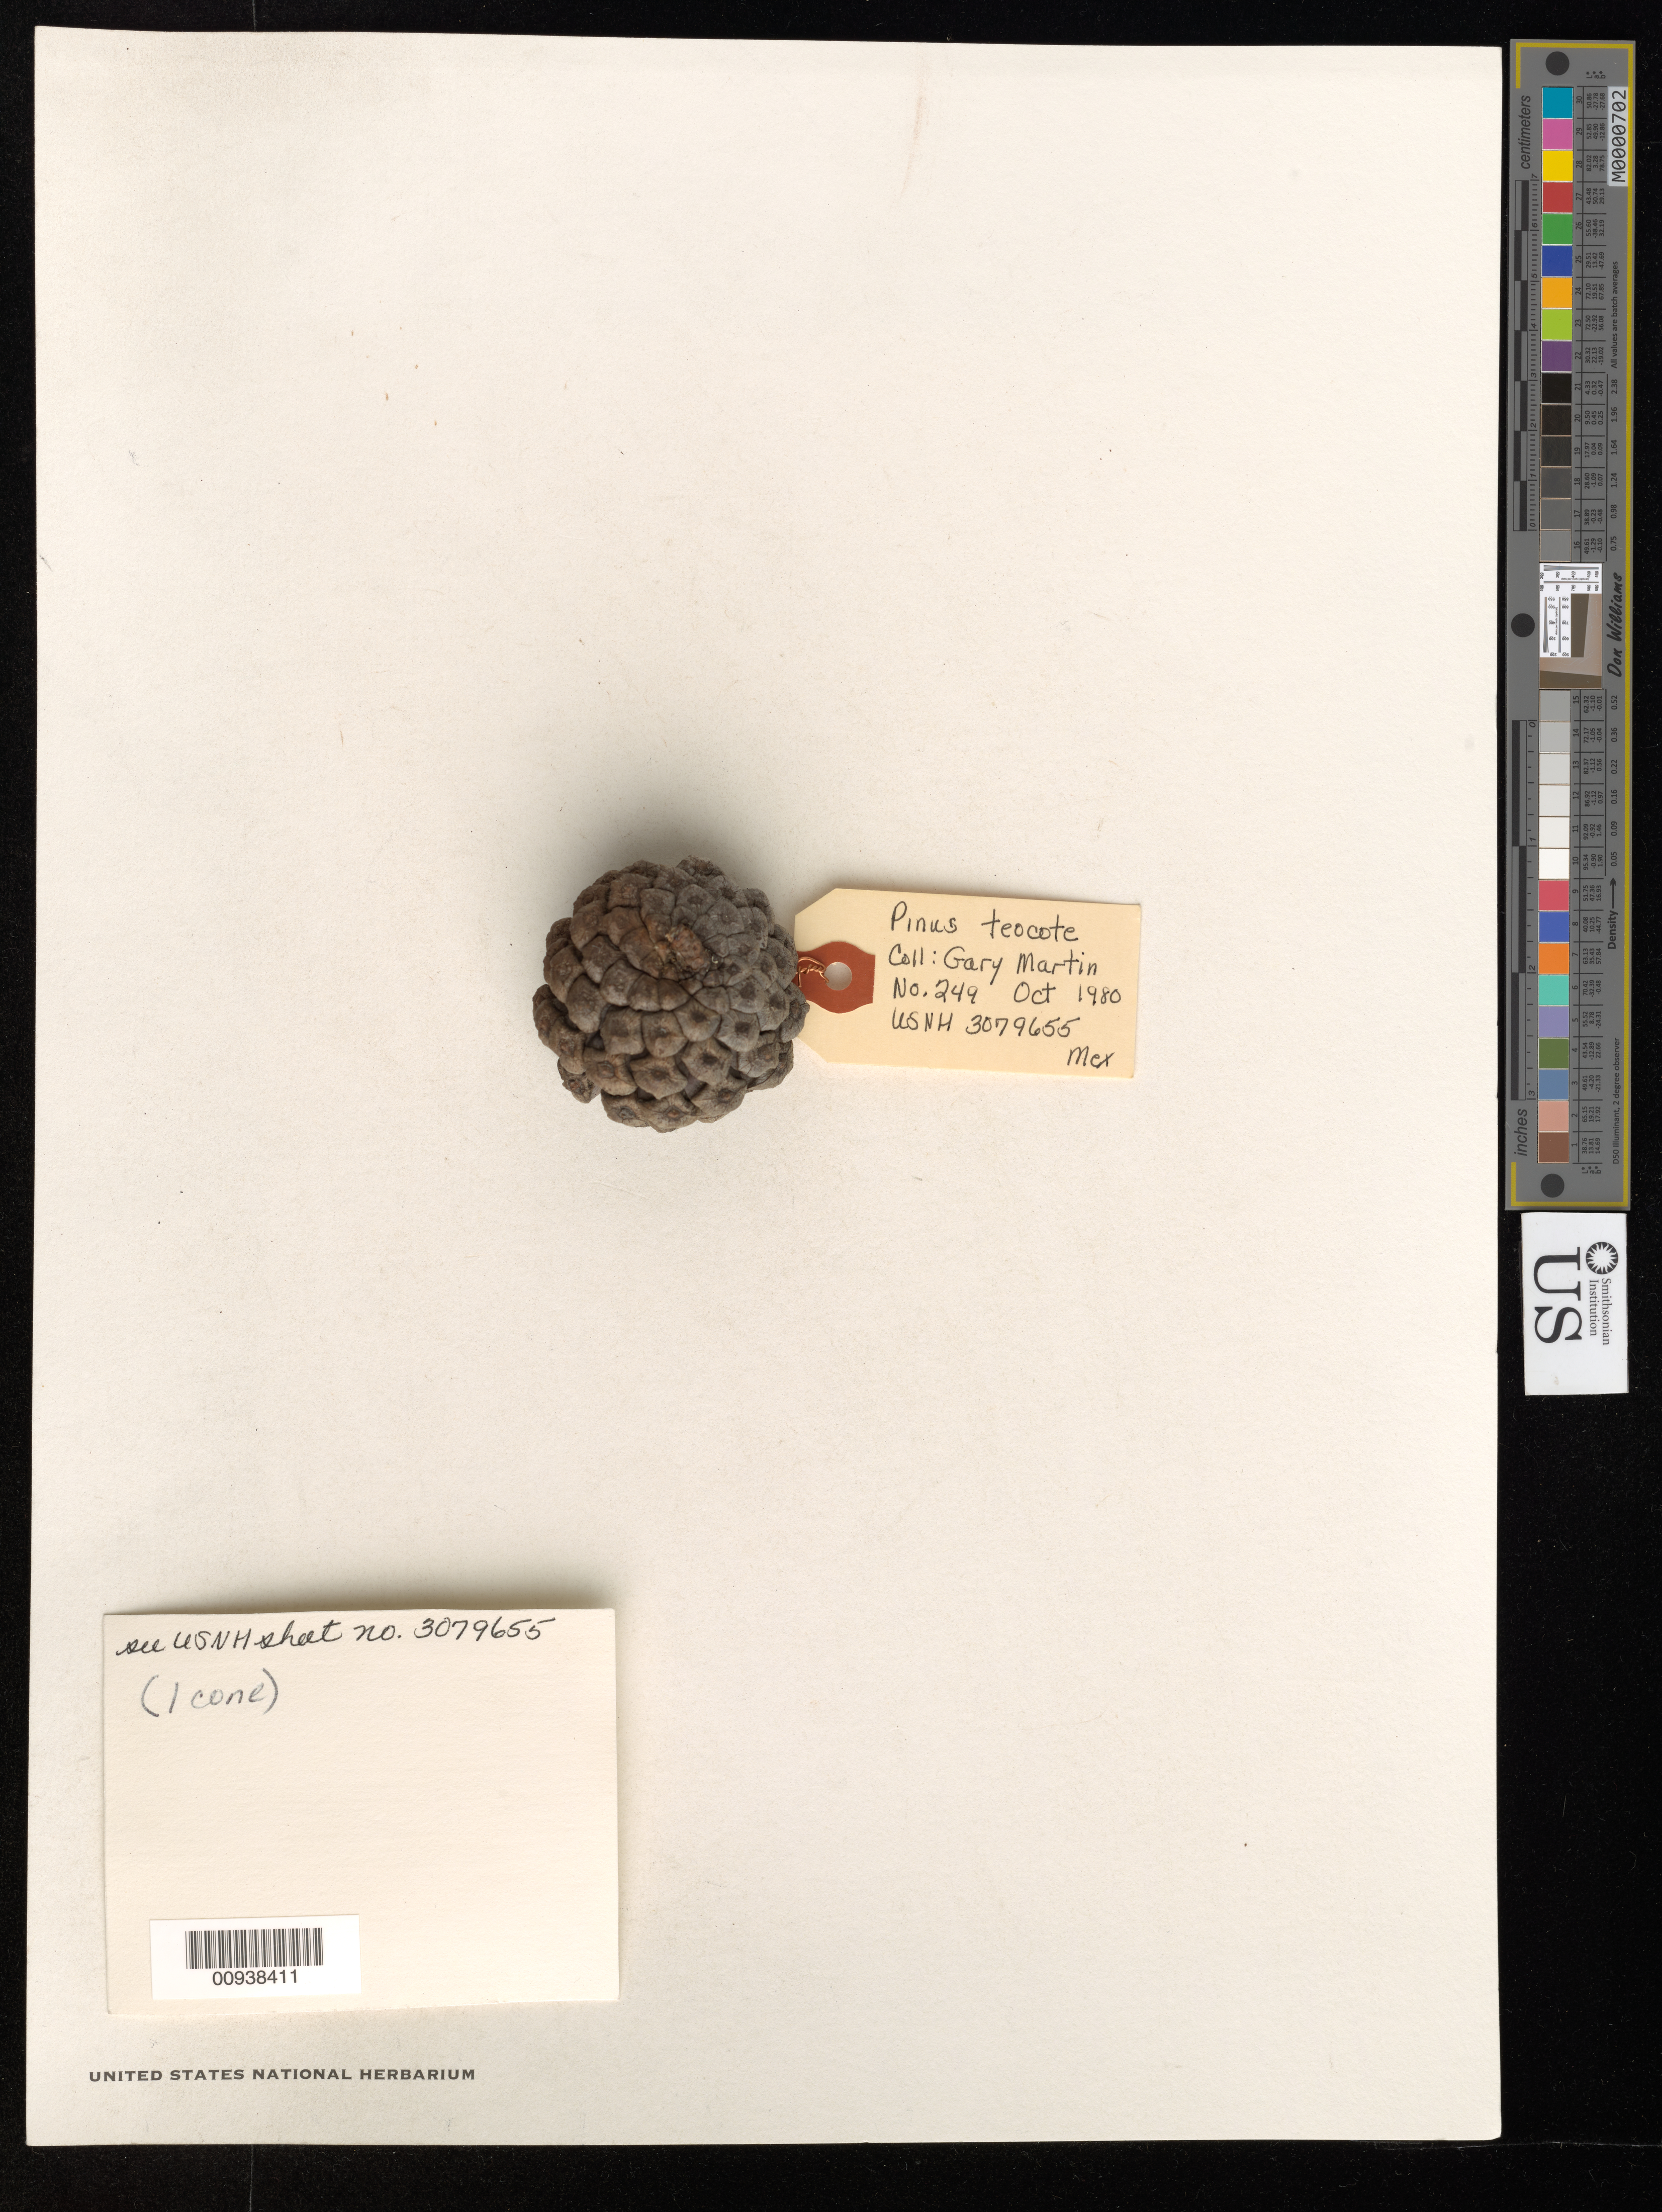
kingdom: Plantae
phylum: Tracheophyta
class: Pinopsida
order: Pinales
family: Pinaceae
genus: Pinus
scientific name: Pinus teocote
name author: Schltdl. & Cham.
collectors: G. J. Martin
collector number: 249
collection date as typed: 14 Oct 1980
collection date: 1980-10-14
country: Mexico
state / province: Oaxaca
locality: Municipio de Ixtlán de Juárez: Vivero Rancho Teja: 5 km. E of Ixtlán de Juárez on the road to Capulalpan.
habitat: Pine-oak scrub. Clay-sand soil; full sun.